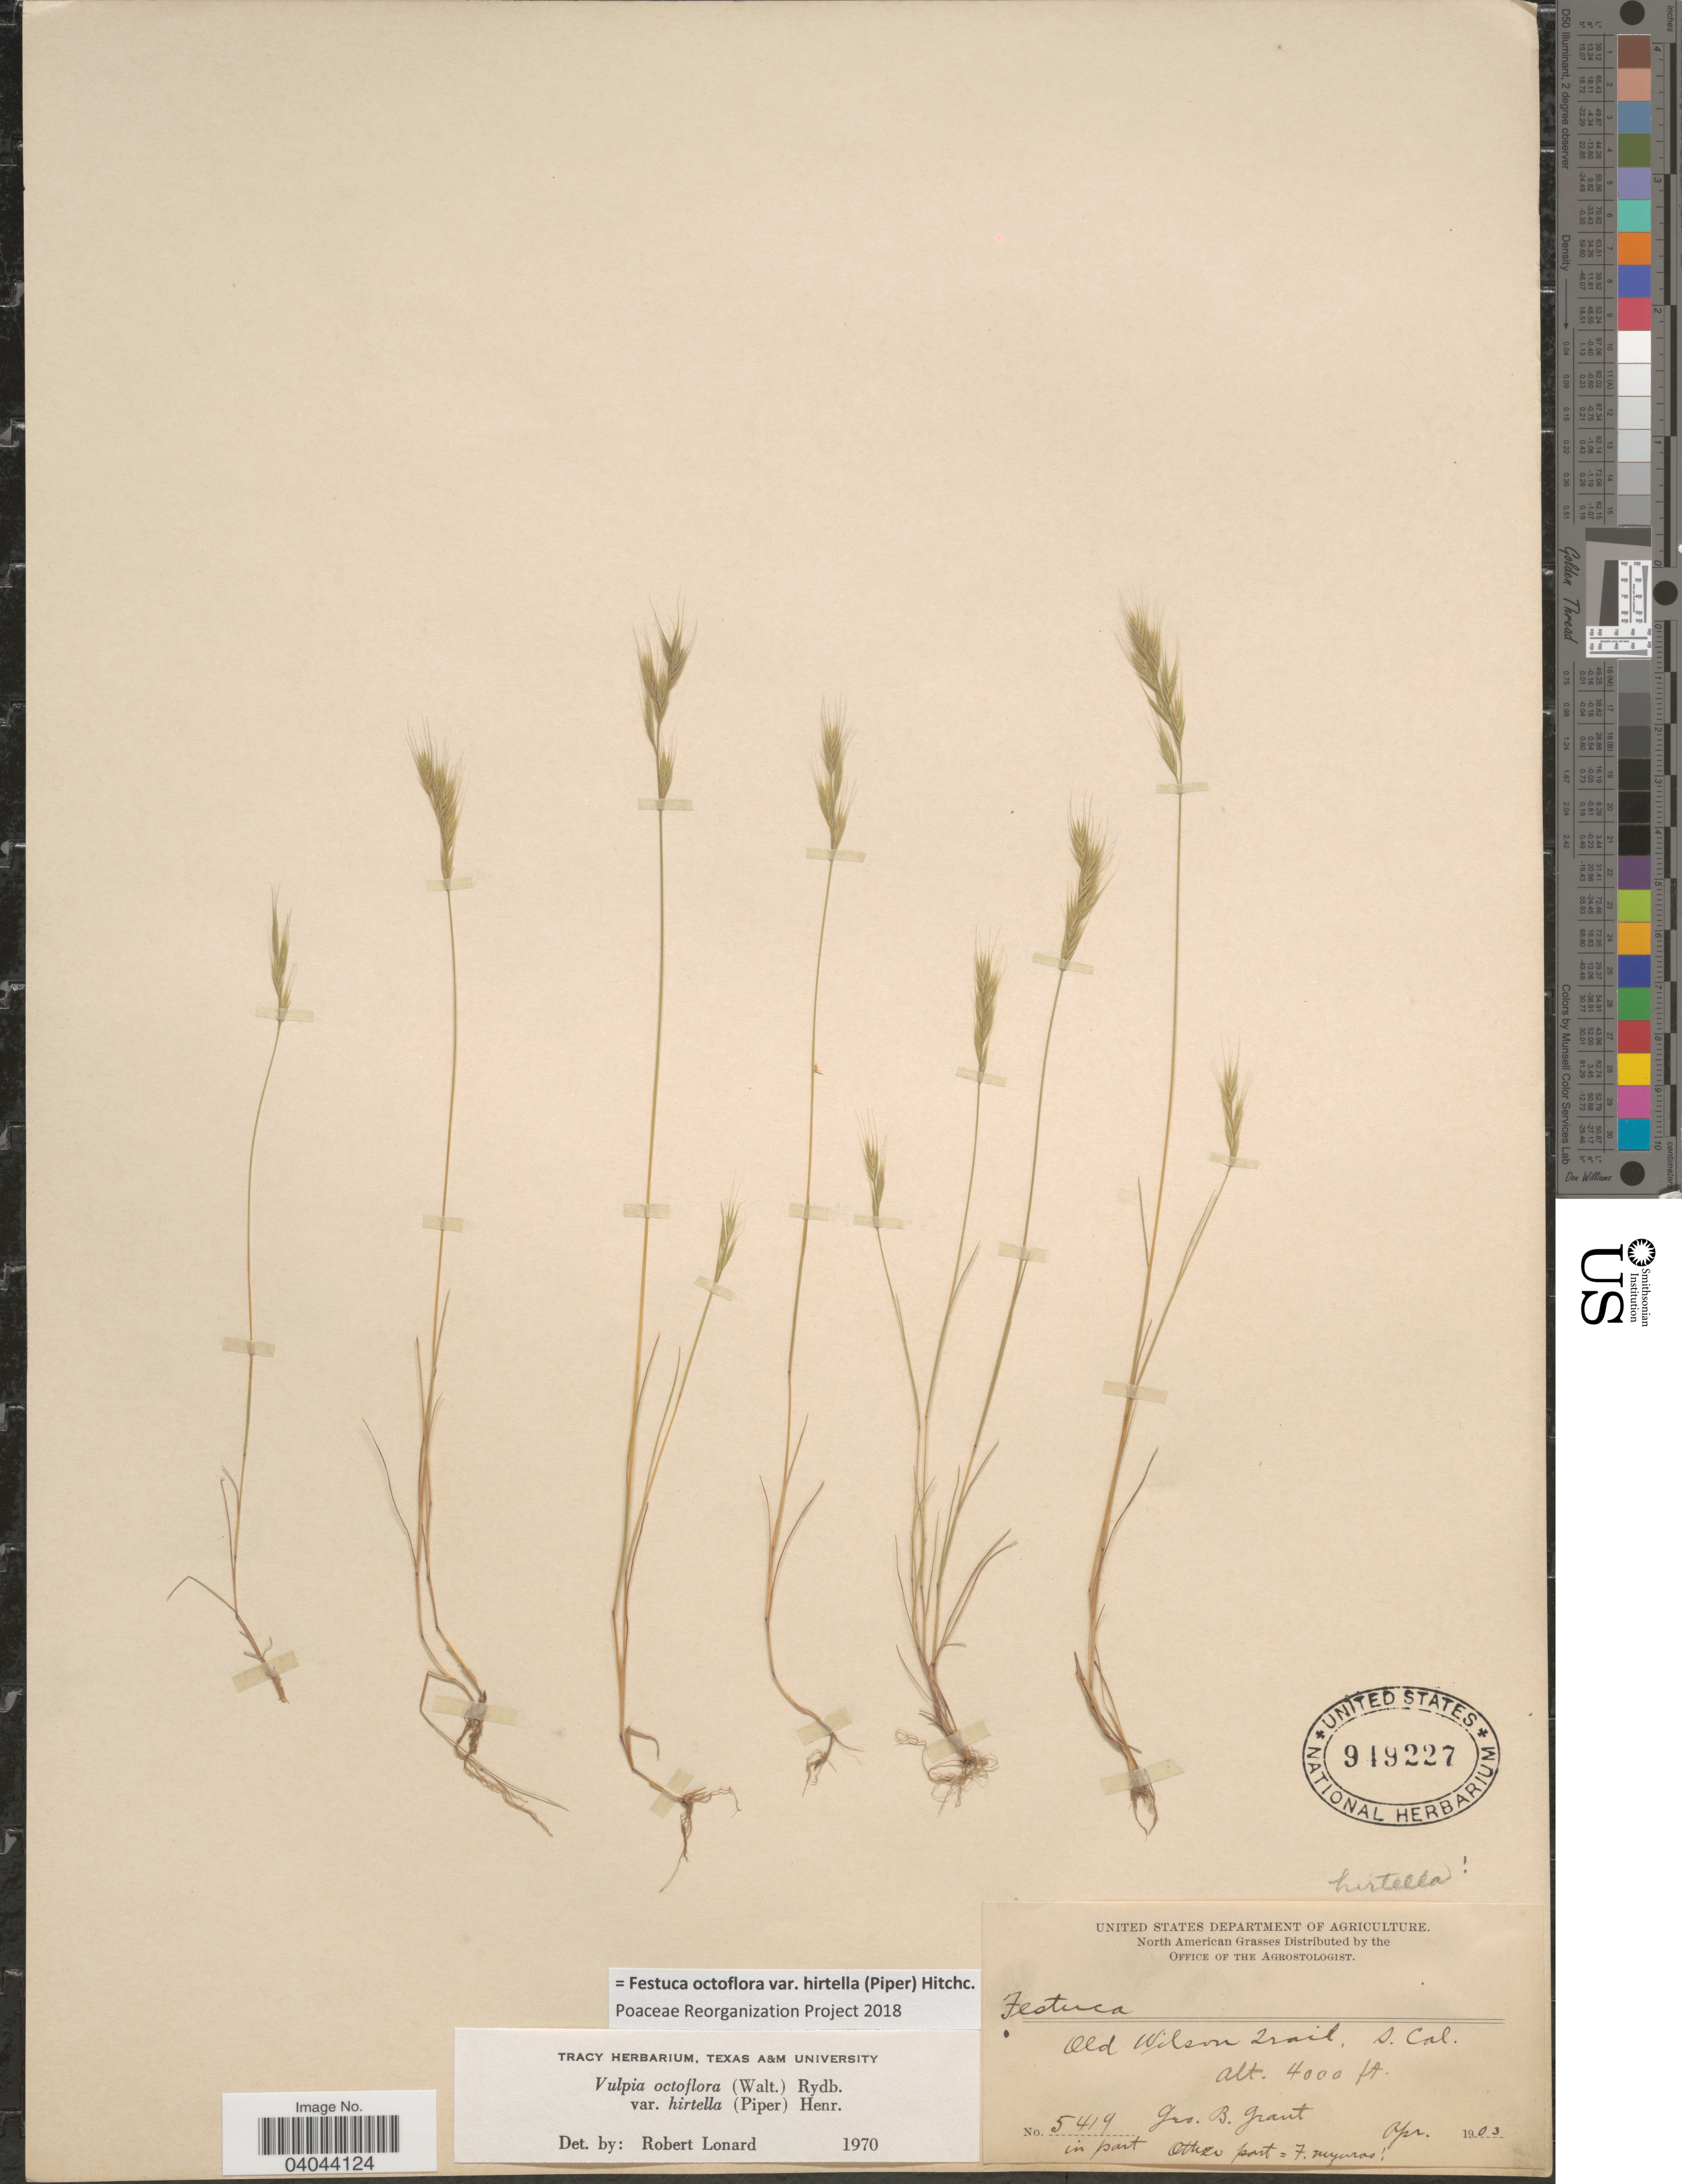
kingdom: Plantae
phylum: Tracheophyta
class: Liliopsida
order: Poales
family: Poaceae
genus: Festuca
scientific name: Festuca octoflora var. hirtella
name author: Piper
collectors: G. Grant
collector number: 5419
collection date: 1903-04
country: United States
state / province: California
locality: Old Wilson Trail, S. Cal.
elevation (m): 1219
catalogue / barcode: US 949227